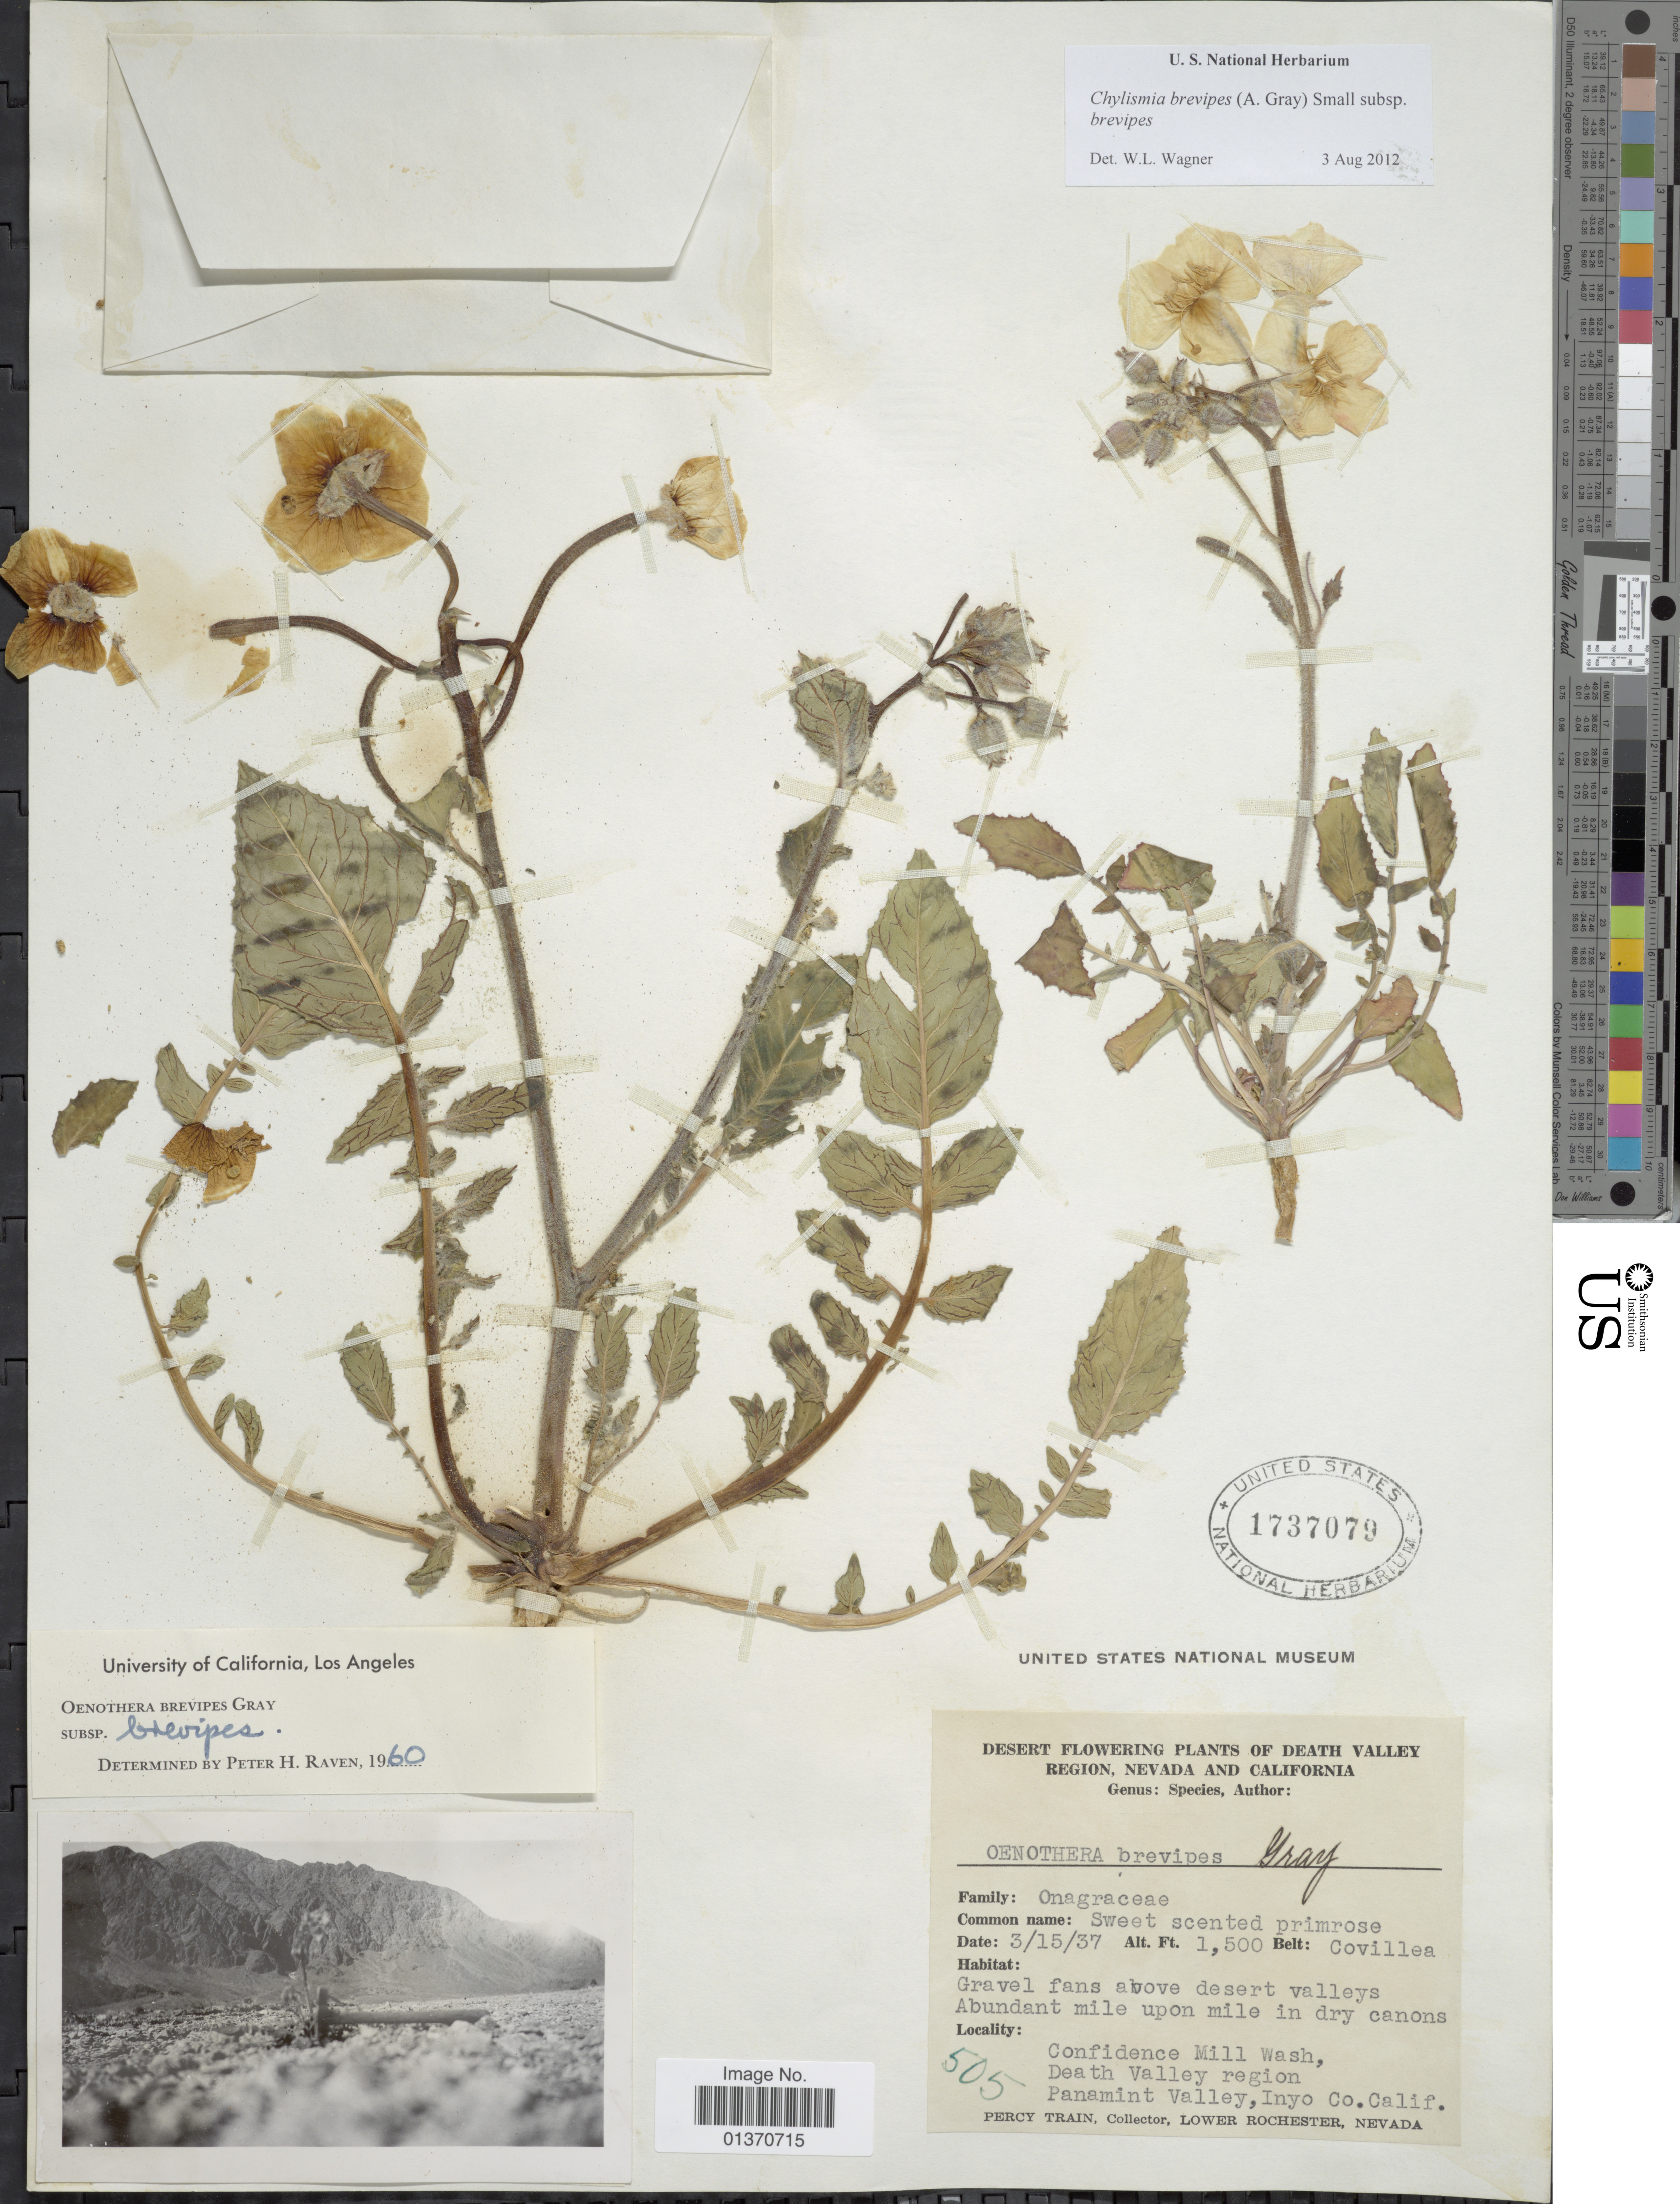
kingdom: Plantae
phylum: Tracheophyta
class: Magnoliopsida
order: Myrtales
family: Onagraceae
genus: Chylismia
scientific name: Chylismia brevipes subsp. brevipes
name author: (A. Gray) Small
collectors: P. Train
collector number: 505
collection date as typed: Transcribed d/m/y: 15/3/37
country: United States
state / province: California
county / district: Inyo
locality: Desert Flowering Plants of Death Valley Region, Nevada and California, Covillea, Confidence Mill Wash, Death Valley region, Panamint Valley, Inyo Co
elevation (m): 457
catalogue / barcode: US 1737079